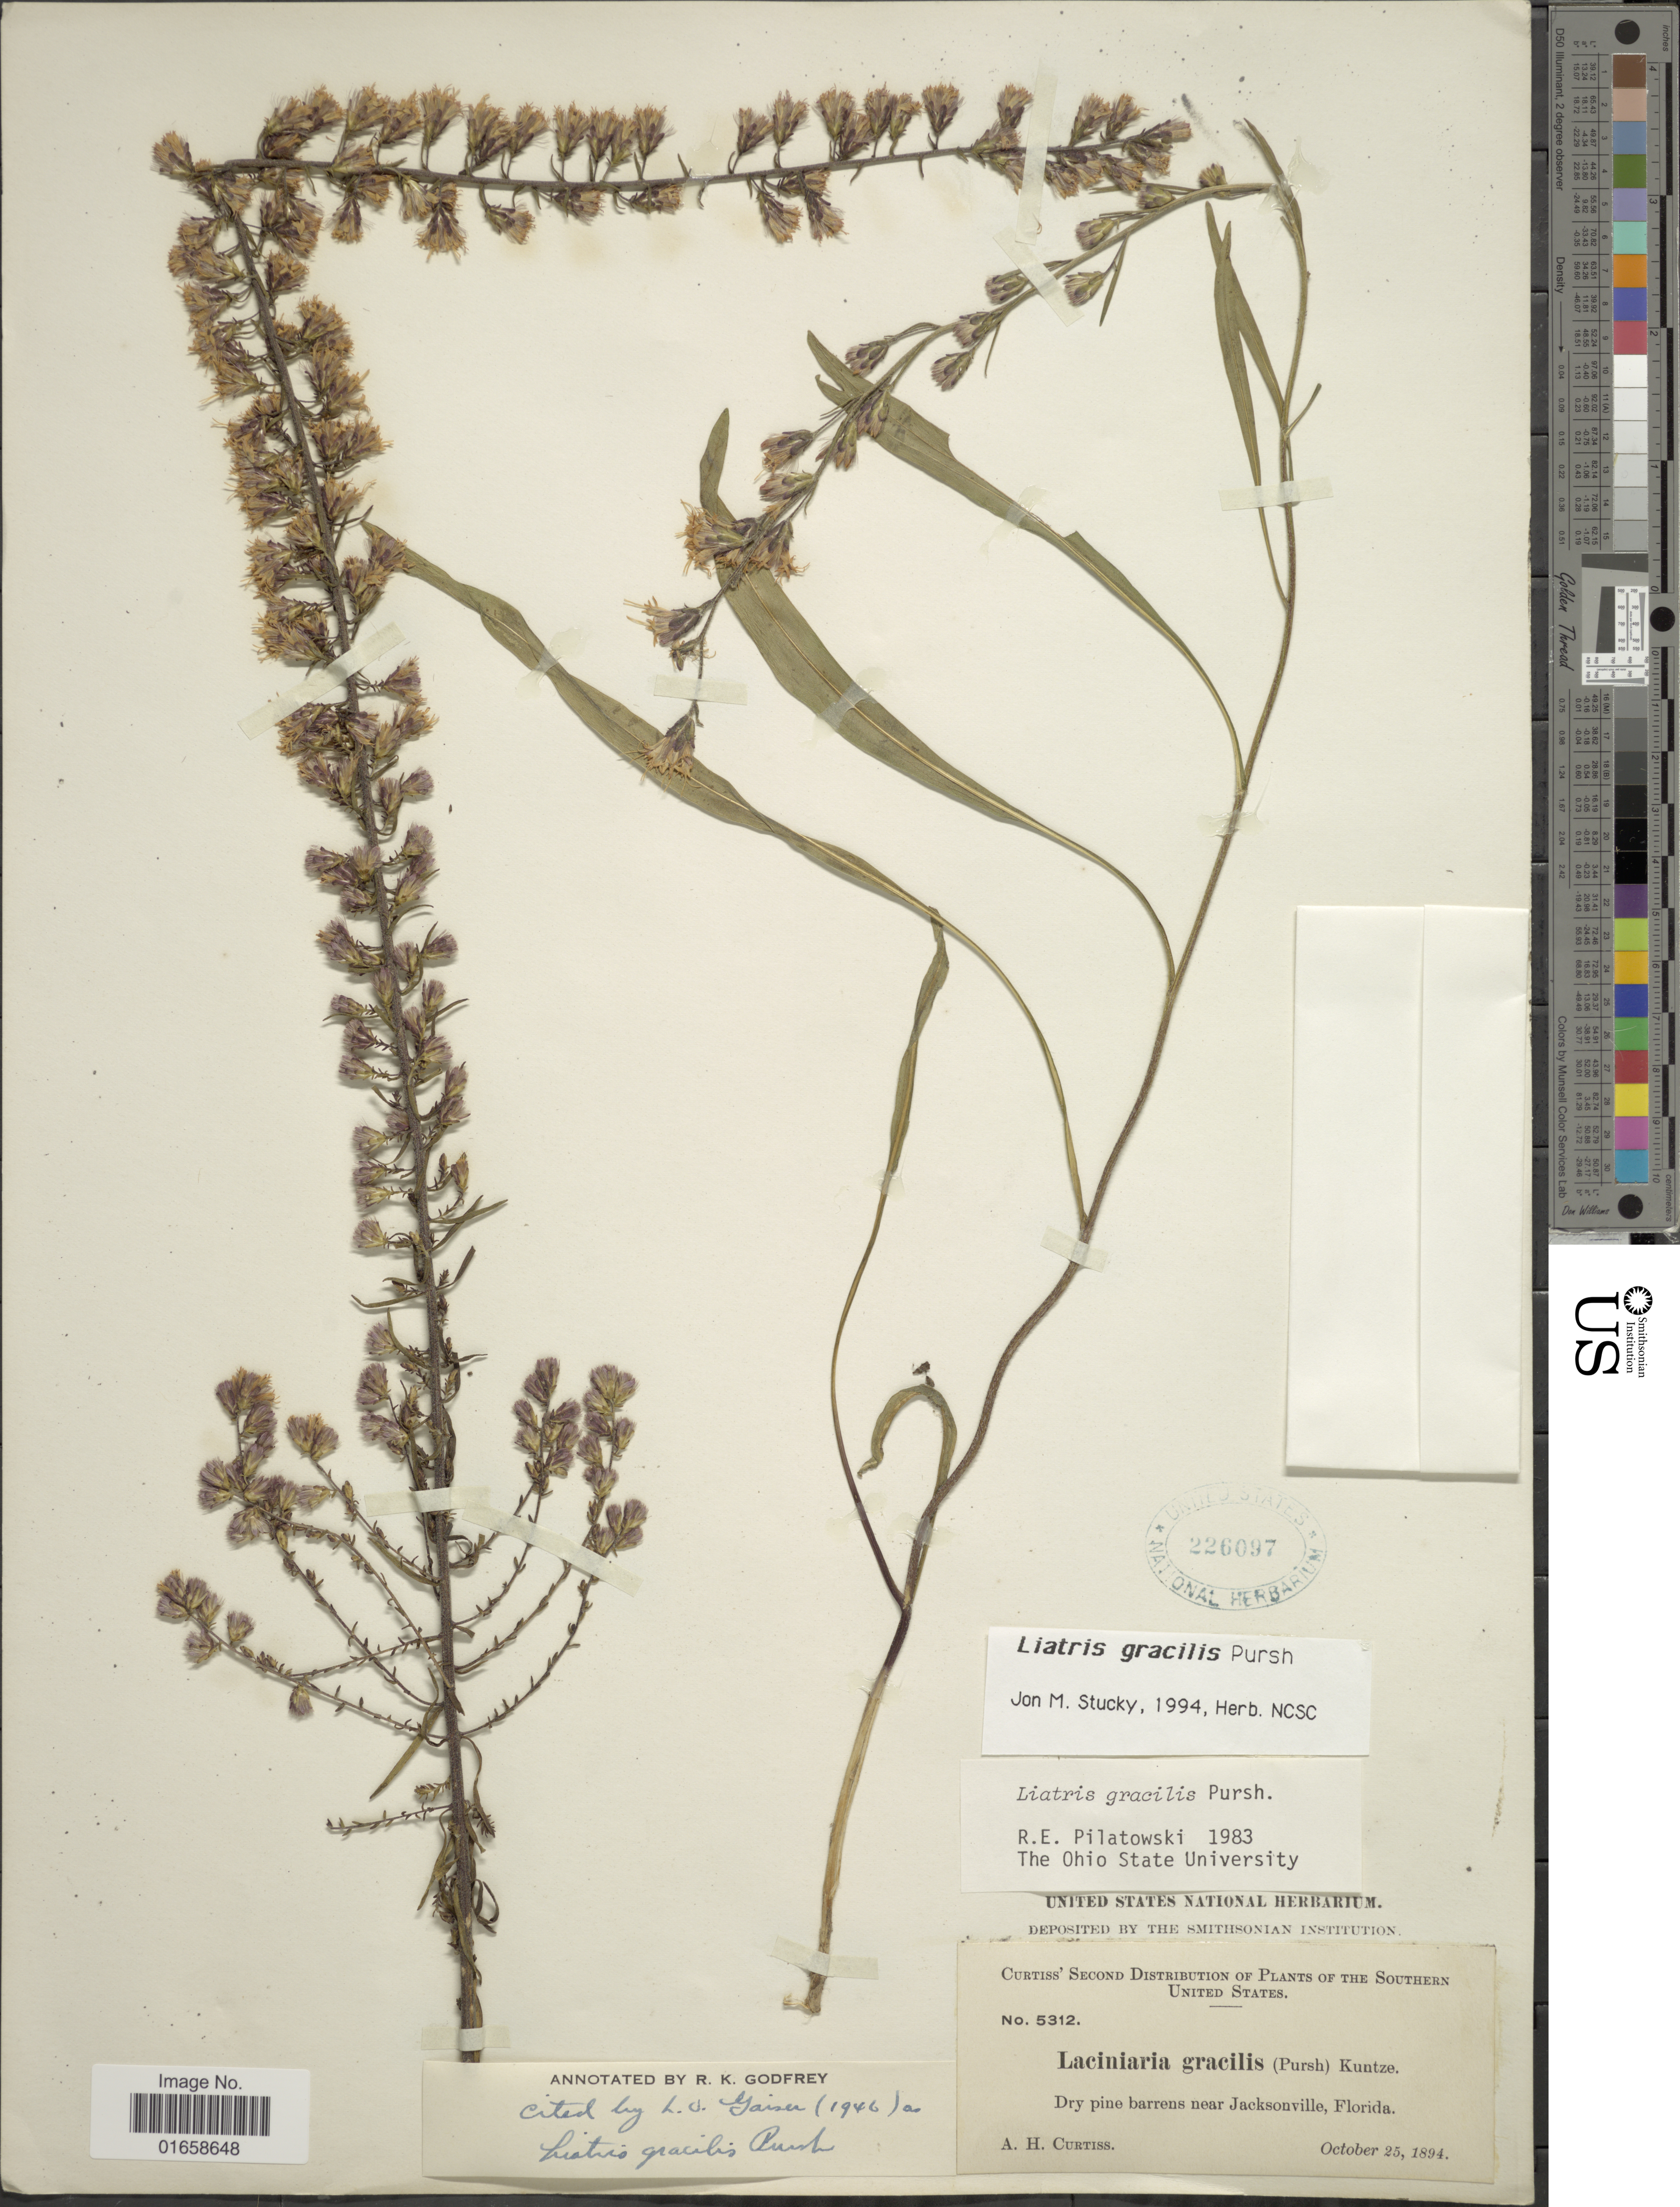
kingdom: Plantae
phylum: Tracheophyta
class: Magnoliopsida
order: Asterales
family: Asteraceae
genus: Liatris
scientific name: Liatris gracilis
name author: Pursh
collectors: A. H. Curtiss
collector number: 5312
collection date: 1894-10-25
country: United States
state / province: Florida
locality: The Southern United States, Dry pine barrens near Jacksonville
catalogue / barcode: US 226097